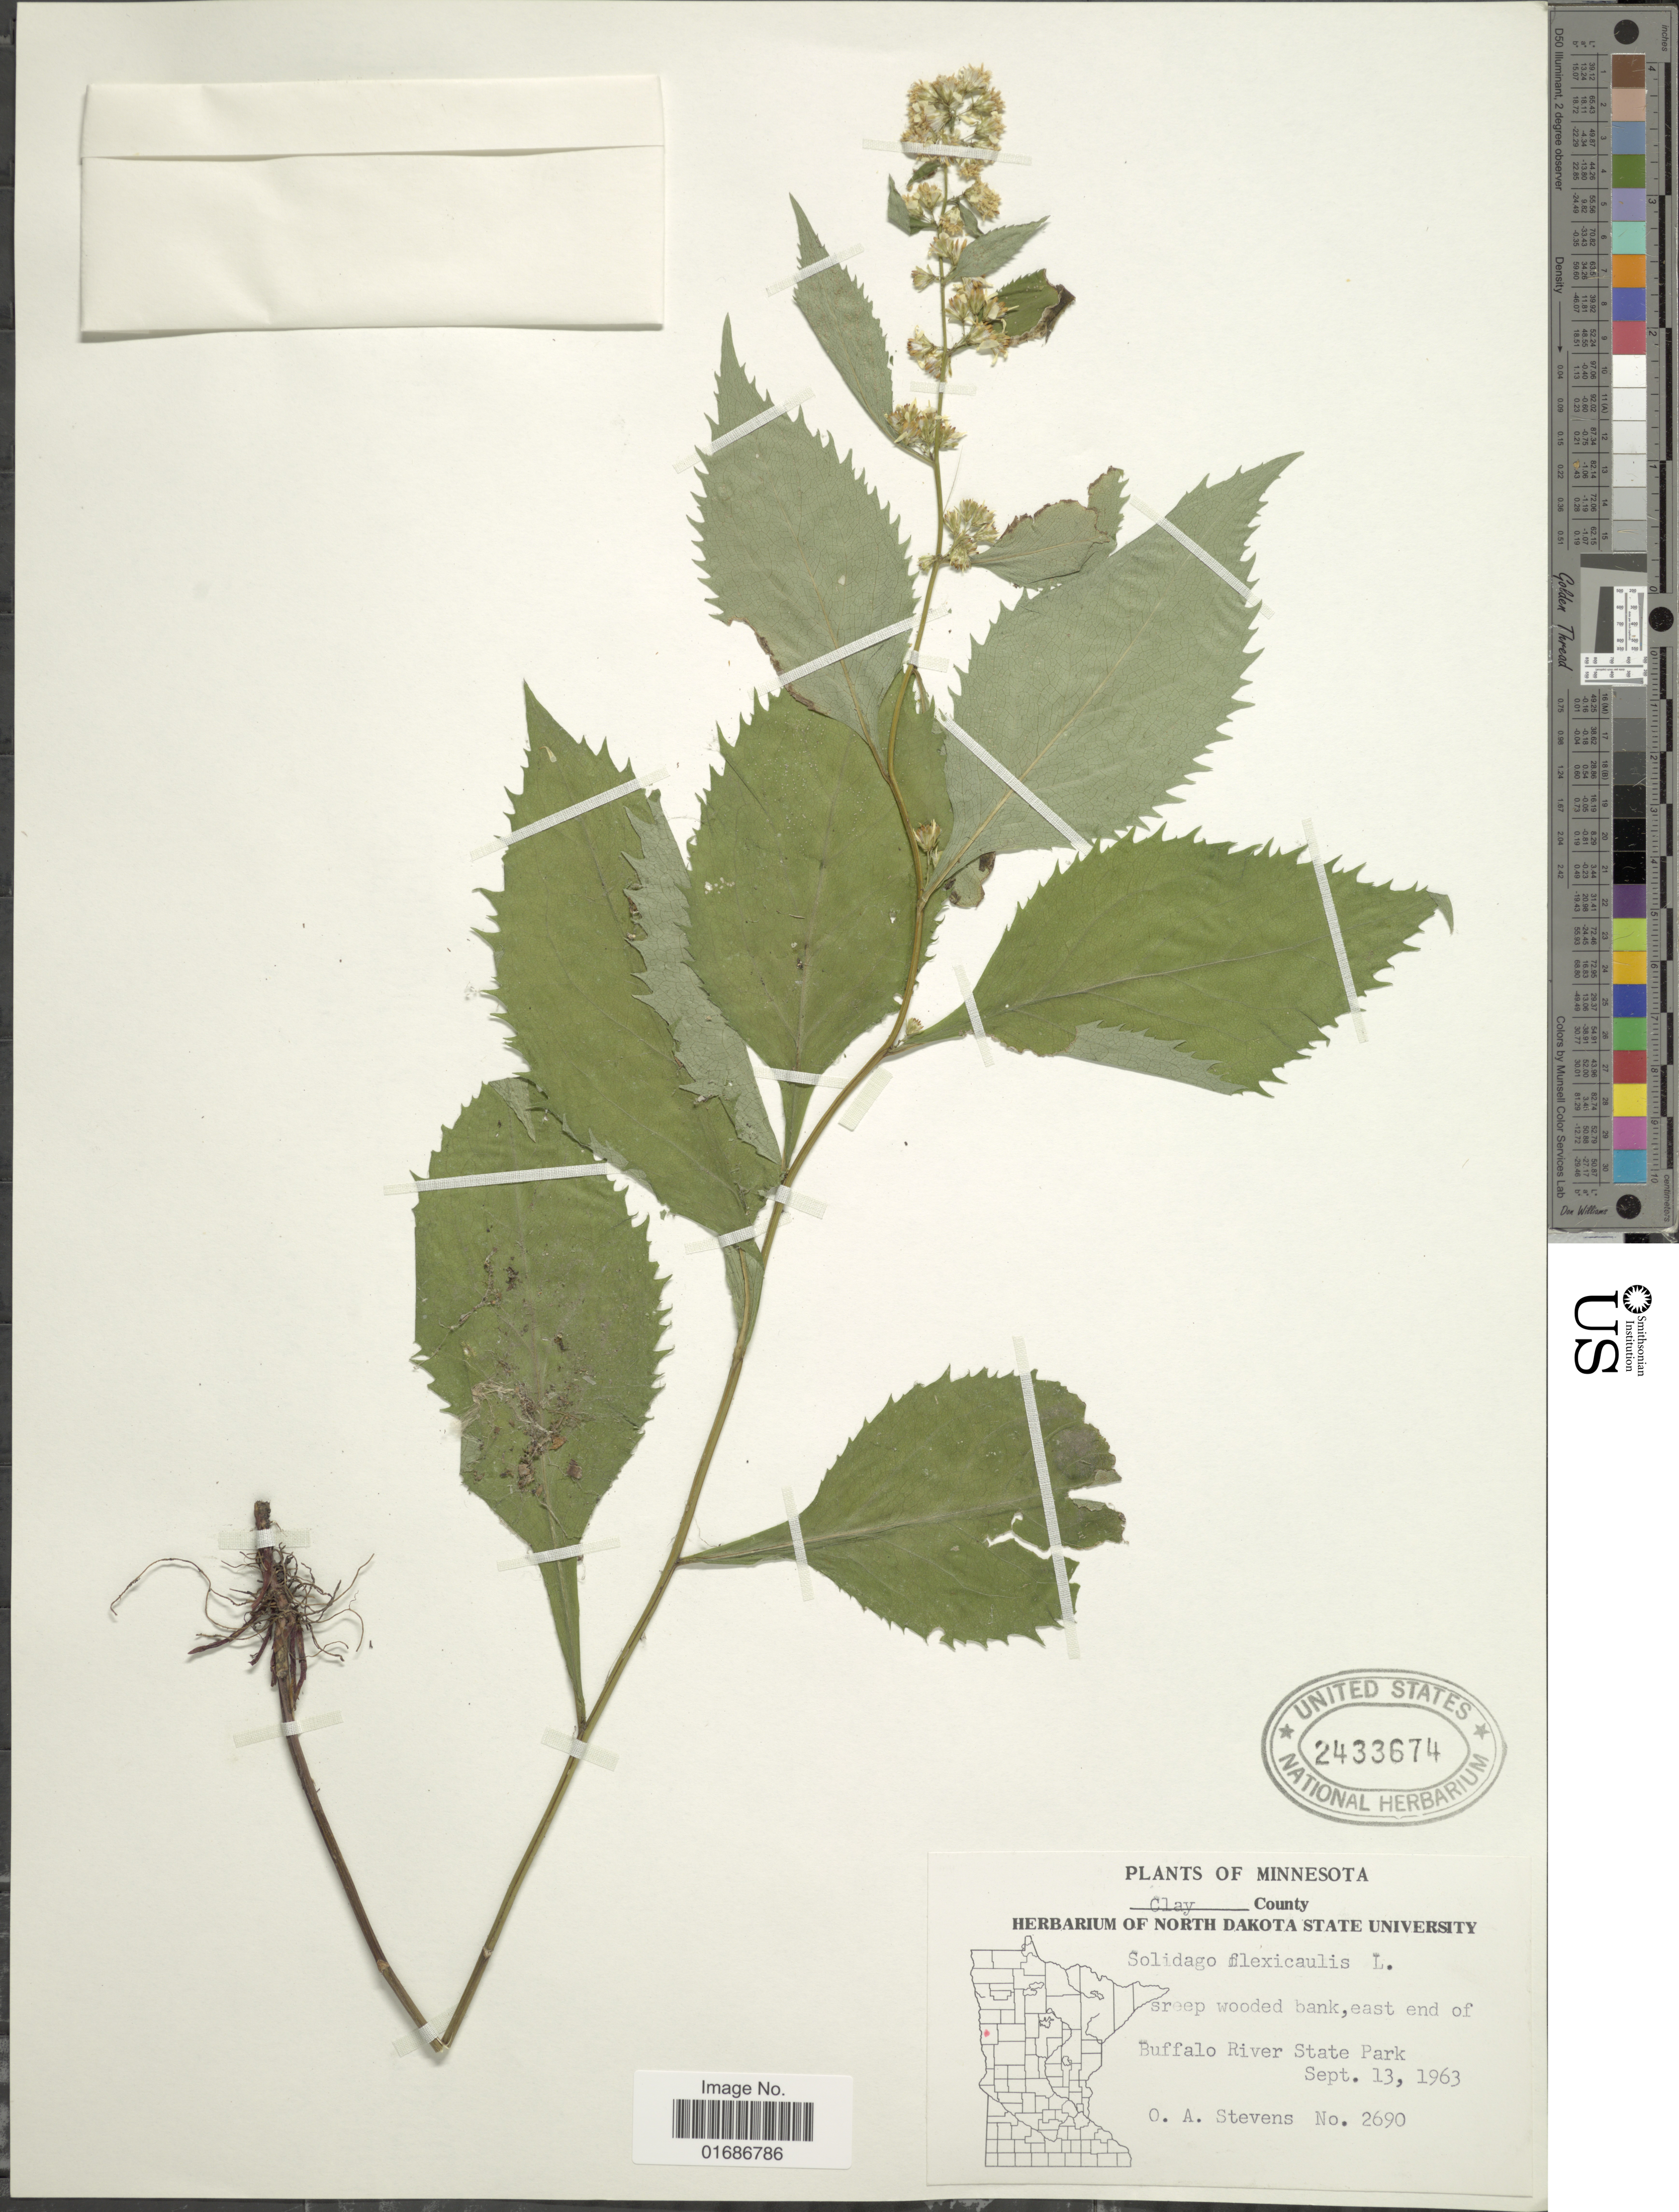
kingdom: Plantae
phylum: Tracheophyta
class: Magnoliopsida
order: Asterales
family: Asteraceae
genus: Solidago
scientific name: Solidago flexicaulis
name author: L.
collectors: O. A. Stevens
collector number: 2690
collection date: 1963-09-13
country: United States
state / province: Minnesota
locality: Clay County, Buffalo River State Park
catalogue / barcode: US 2433674